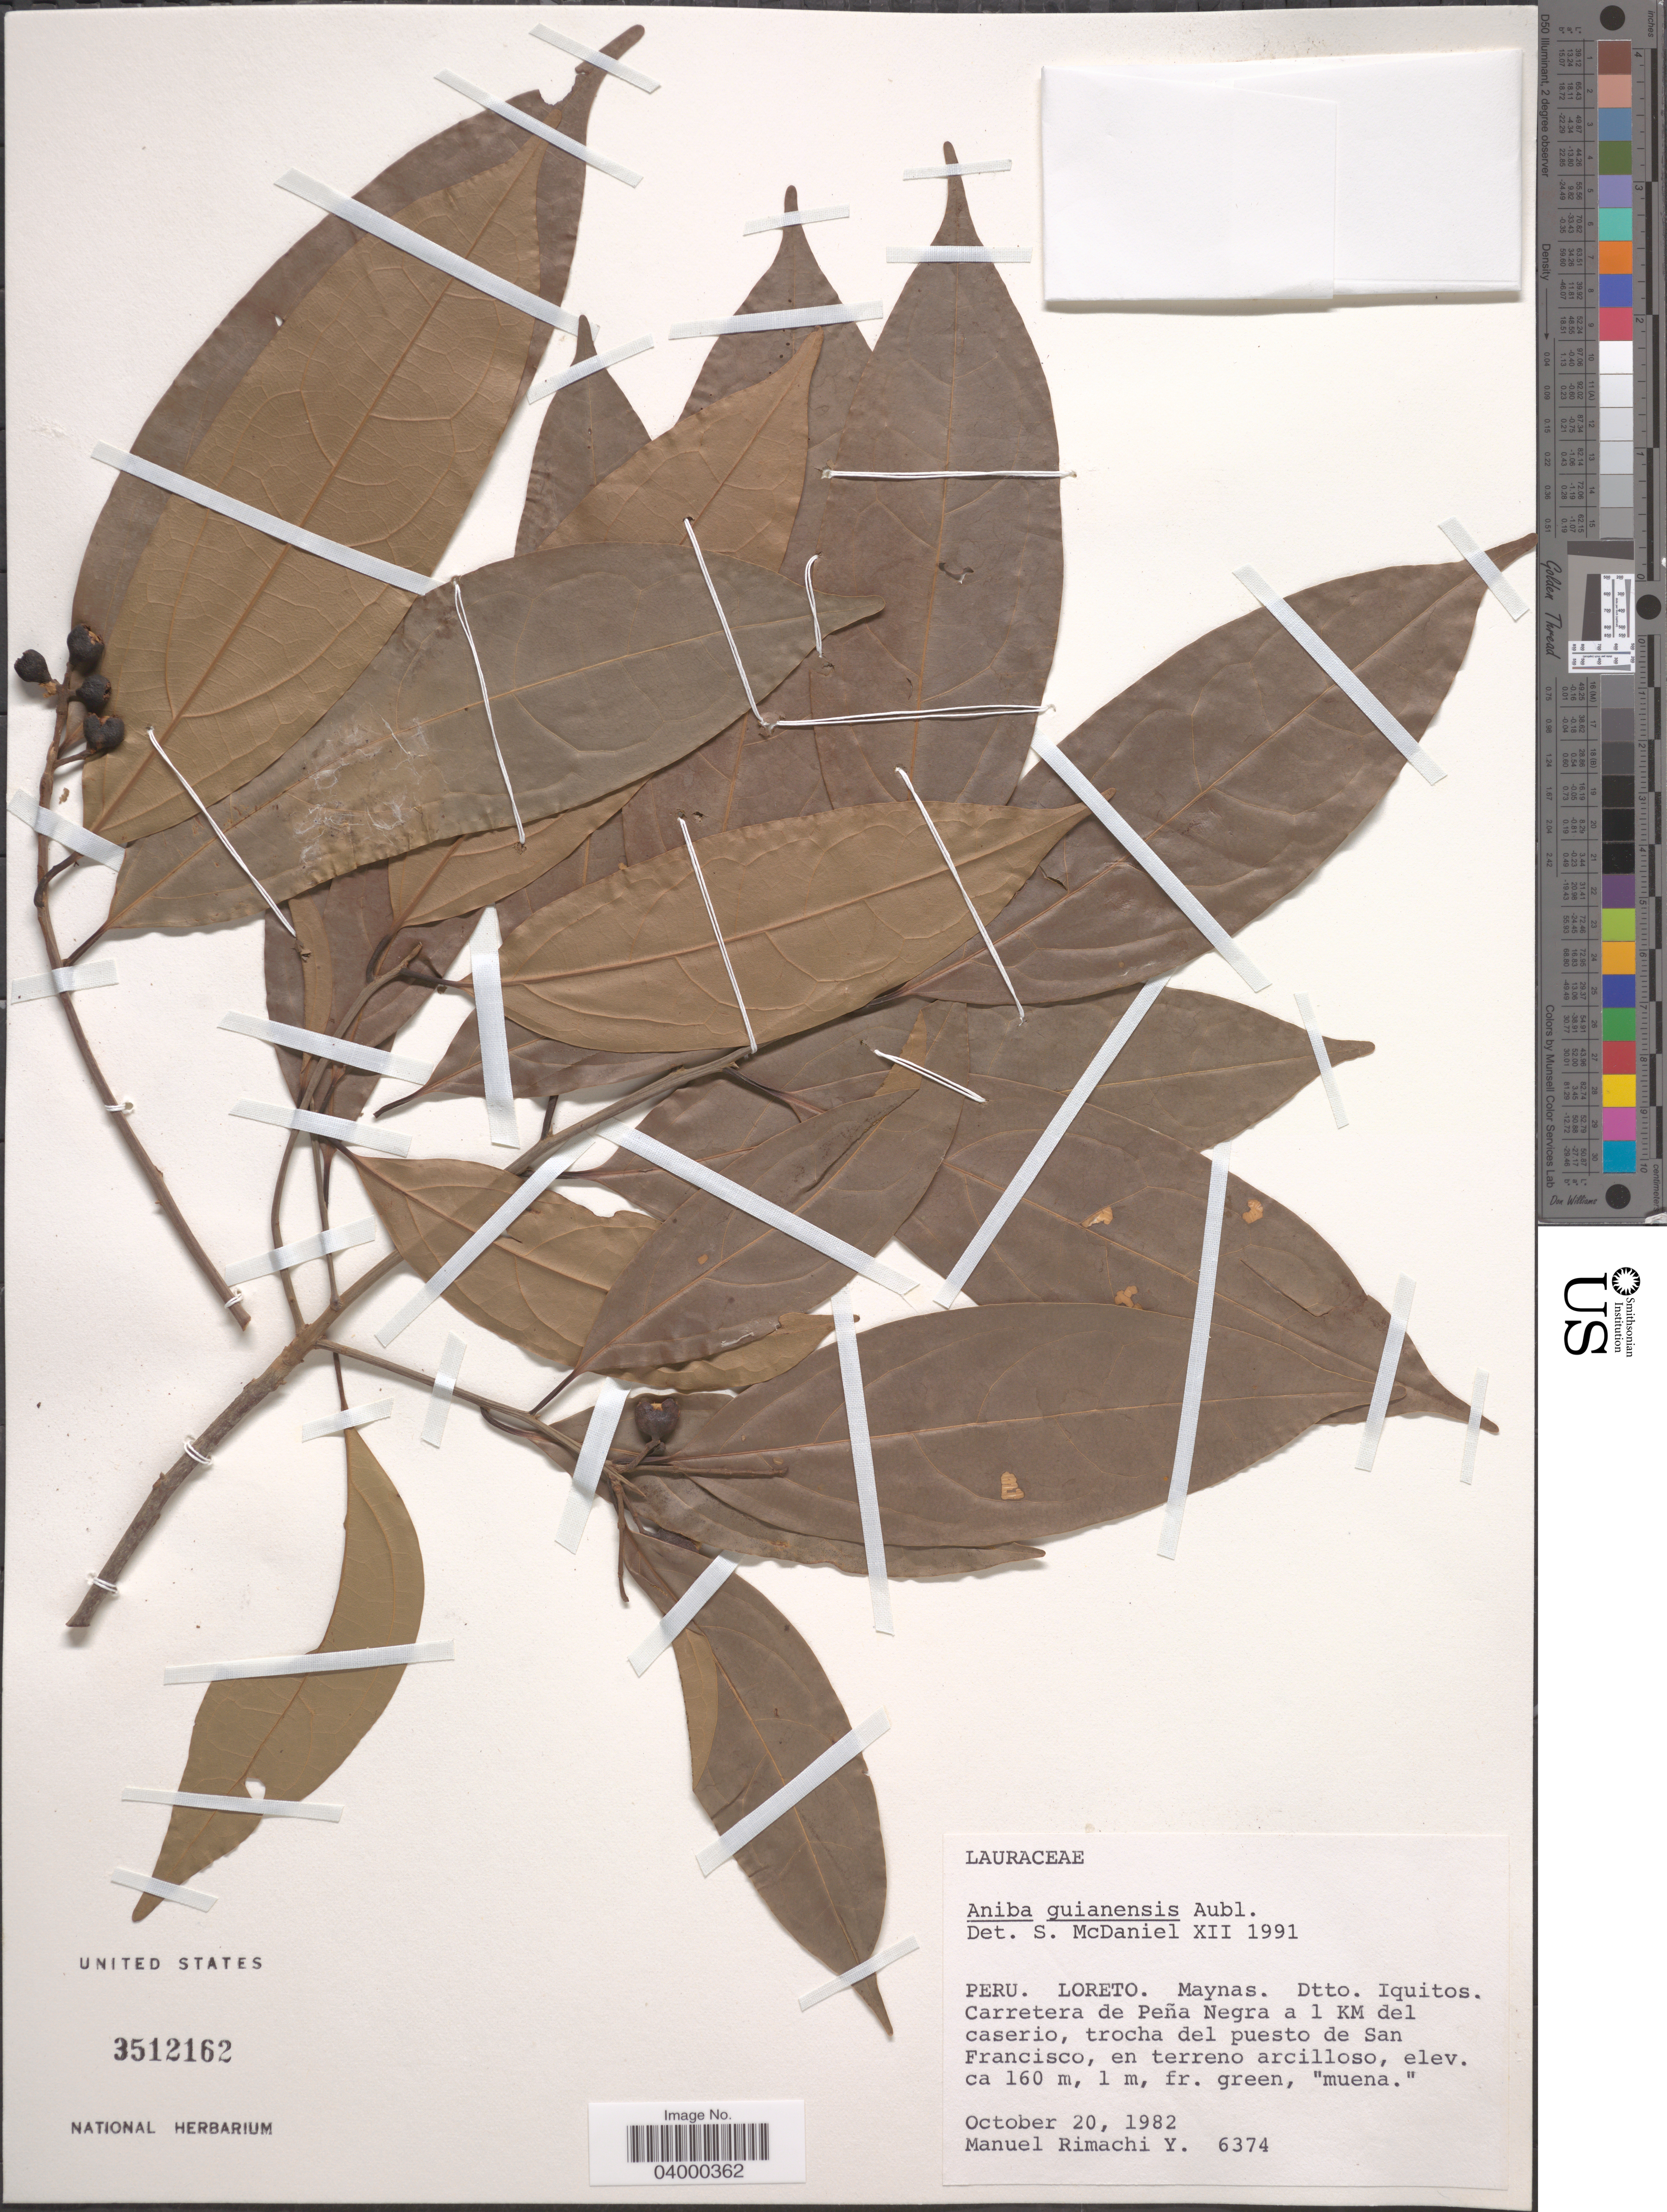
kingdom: Plantae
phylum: Tracheophyta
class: Magnoliopsida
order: Laurales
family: Lauraceae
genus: Aniba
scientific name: Aniba guianensis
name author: Aubl.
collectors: M. Rimachi Y.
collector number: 6374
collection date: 1982-10-20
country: Peru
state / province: Loreto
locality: Maynas. dtto. Iquitos. Carretera de Peña Negraa 1 KM del caserio, trocha del puesto de San Francisco.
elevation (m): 160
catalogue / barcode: US 3512162